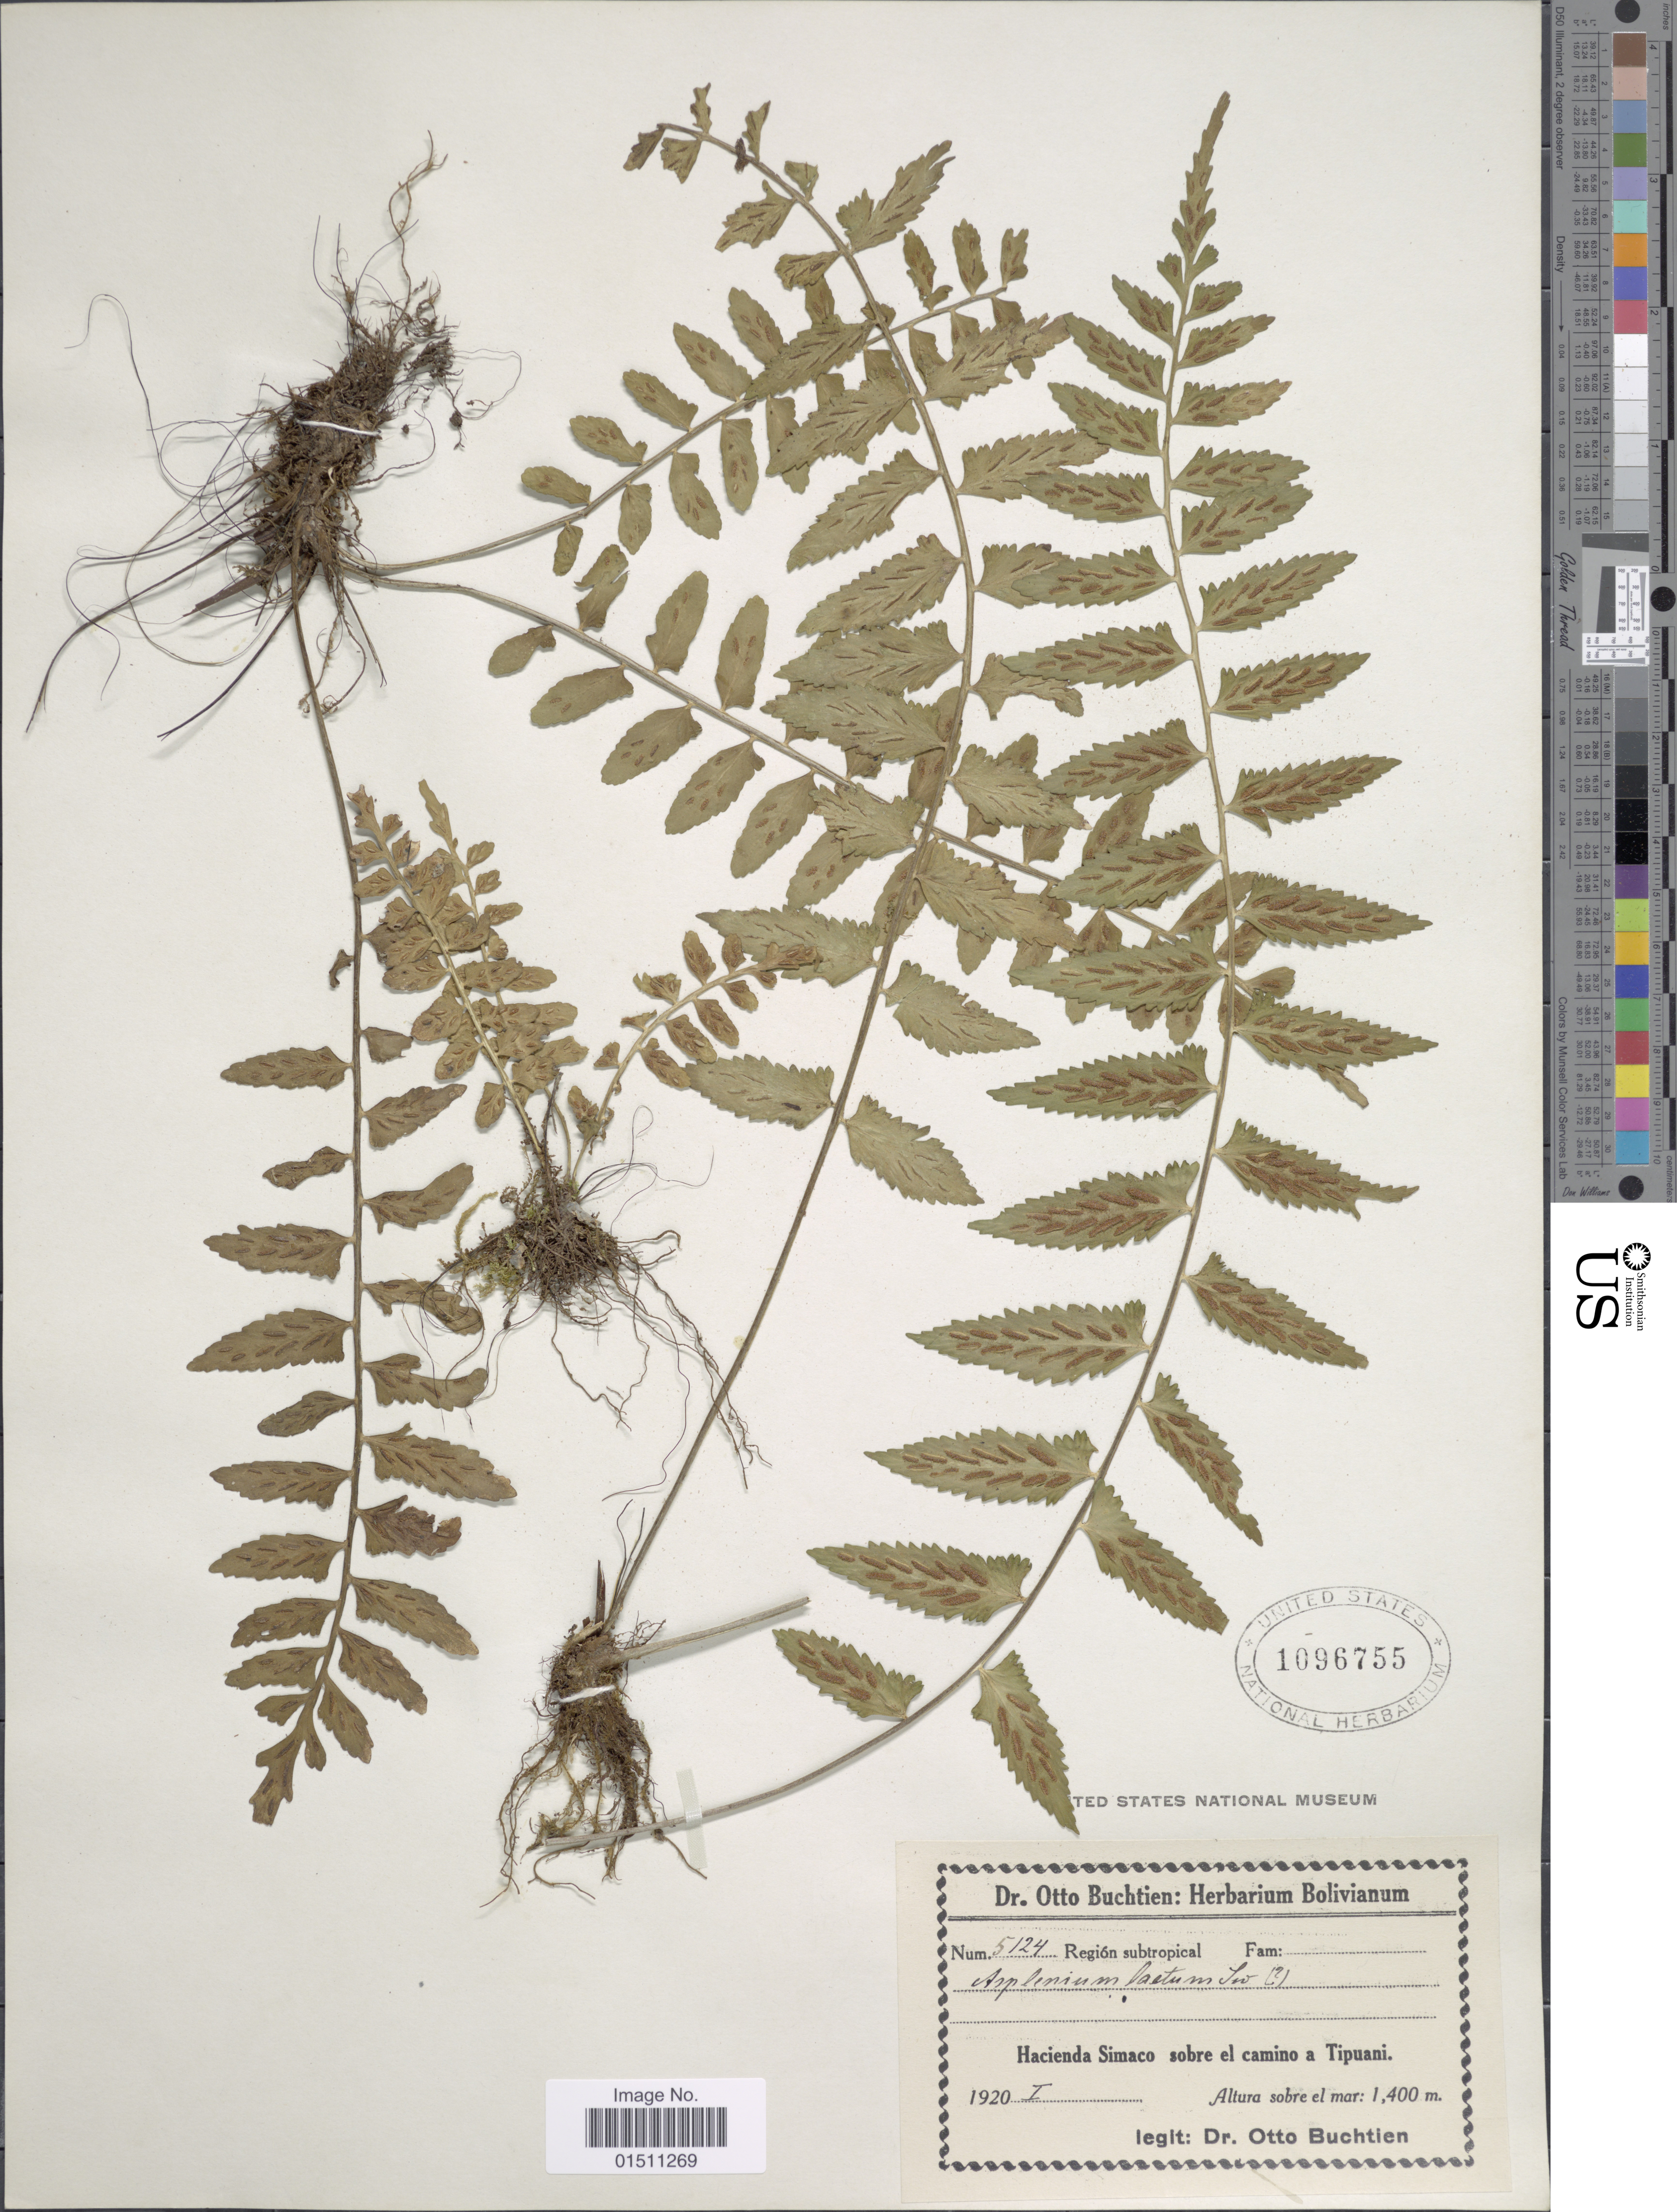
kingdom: Plantae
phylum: Tracheophyta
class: Polypodiopsida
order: Polypodiales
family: Aspleniaceae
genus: Asplenium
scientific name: Asplenium hastatum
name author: Klotzsch ex Kunze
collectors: O. Buchtien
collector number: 5124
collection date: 1920-01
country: Bolivia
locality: Bolivia, Hacienda Simaco sobre el camino a Tipuani.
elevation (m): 1400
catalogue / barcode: US 1096755